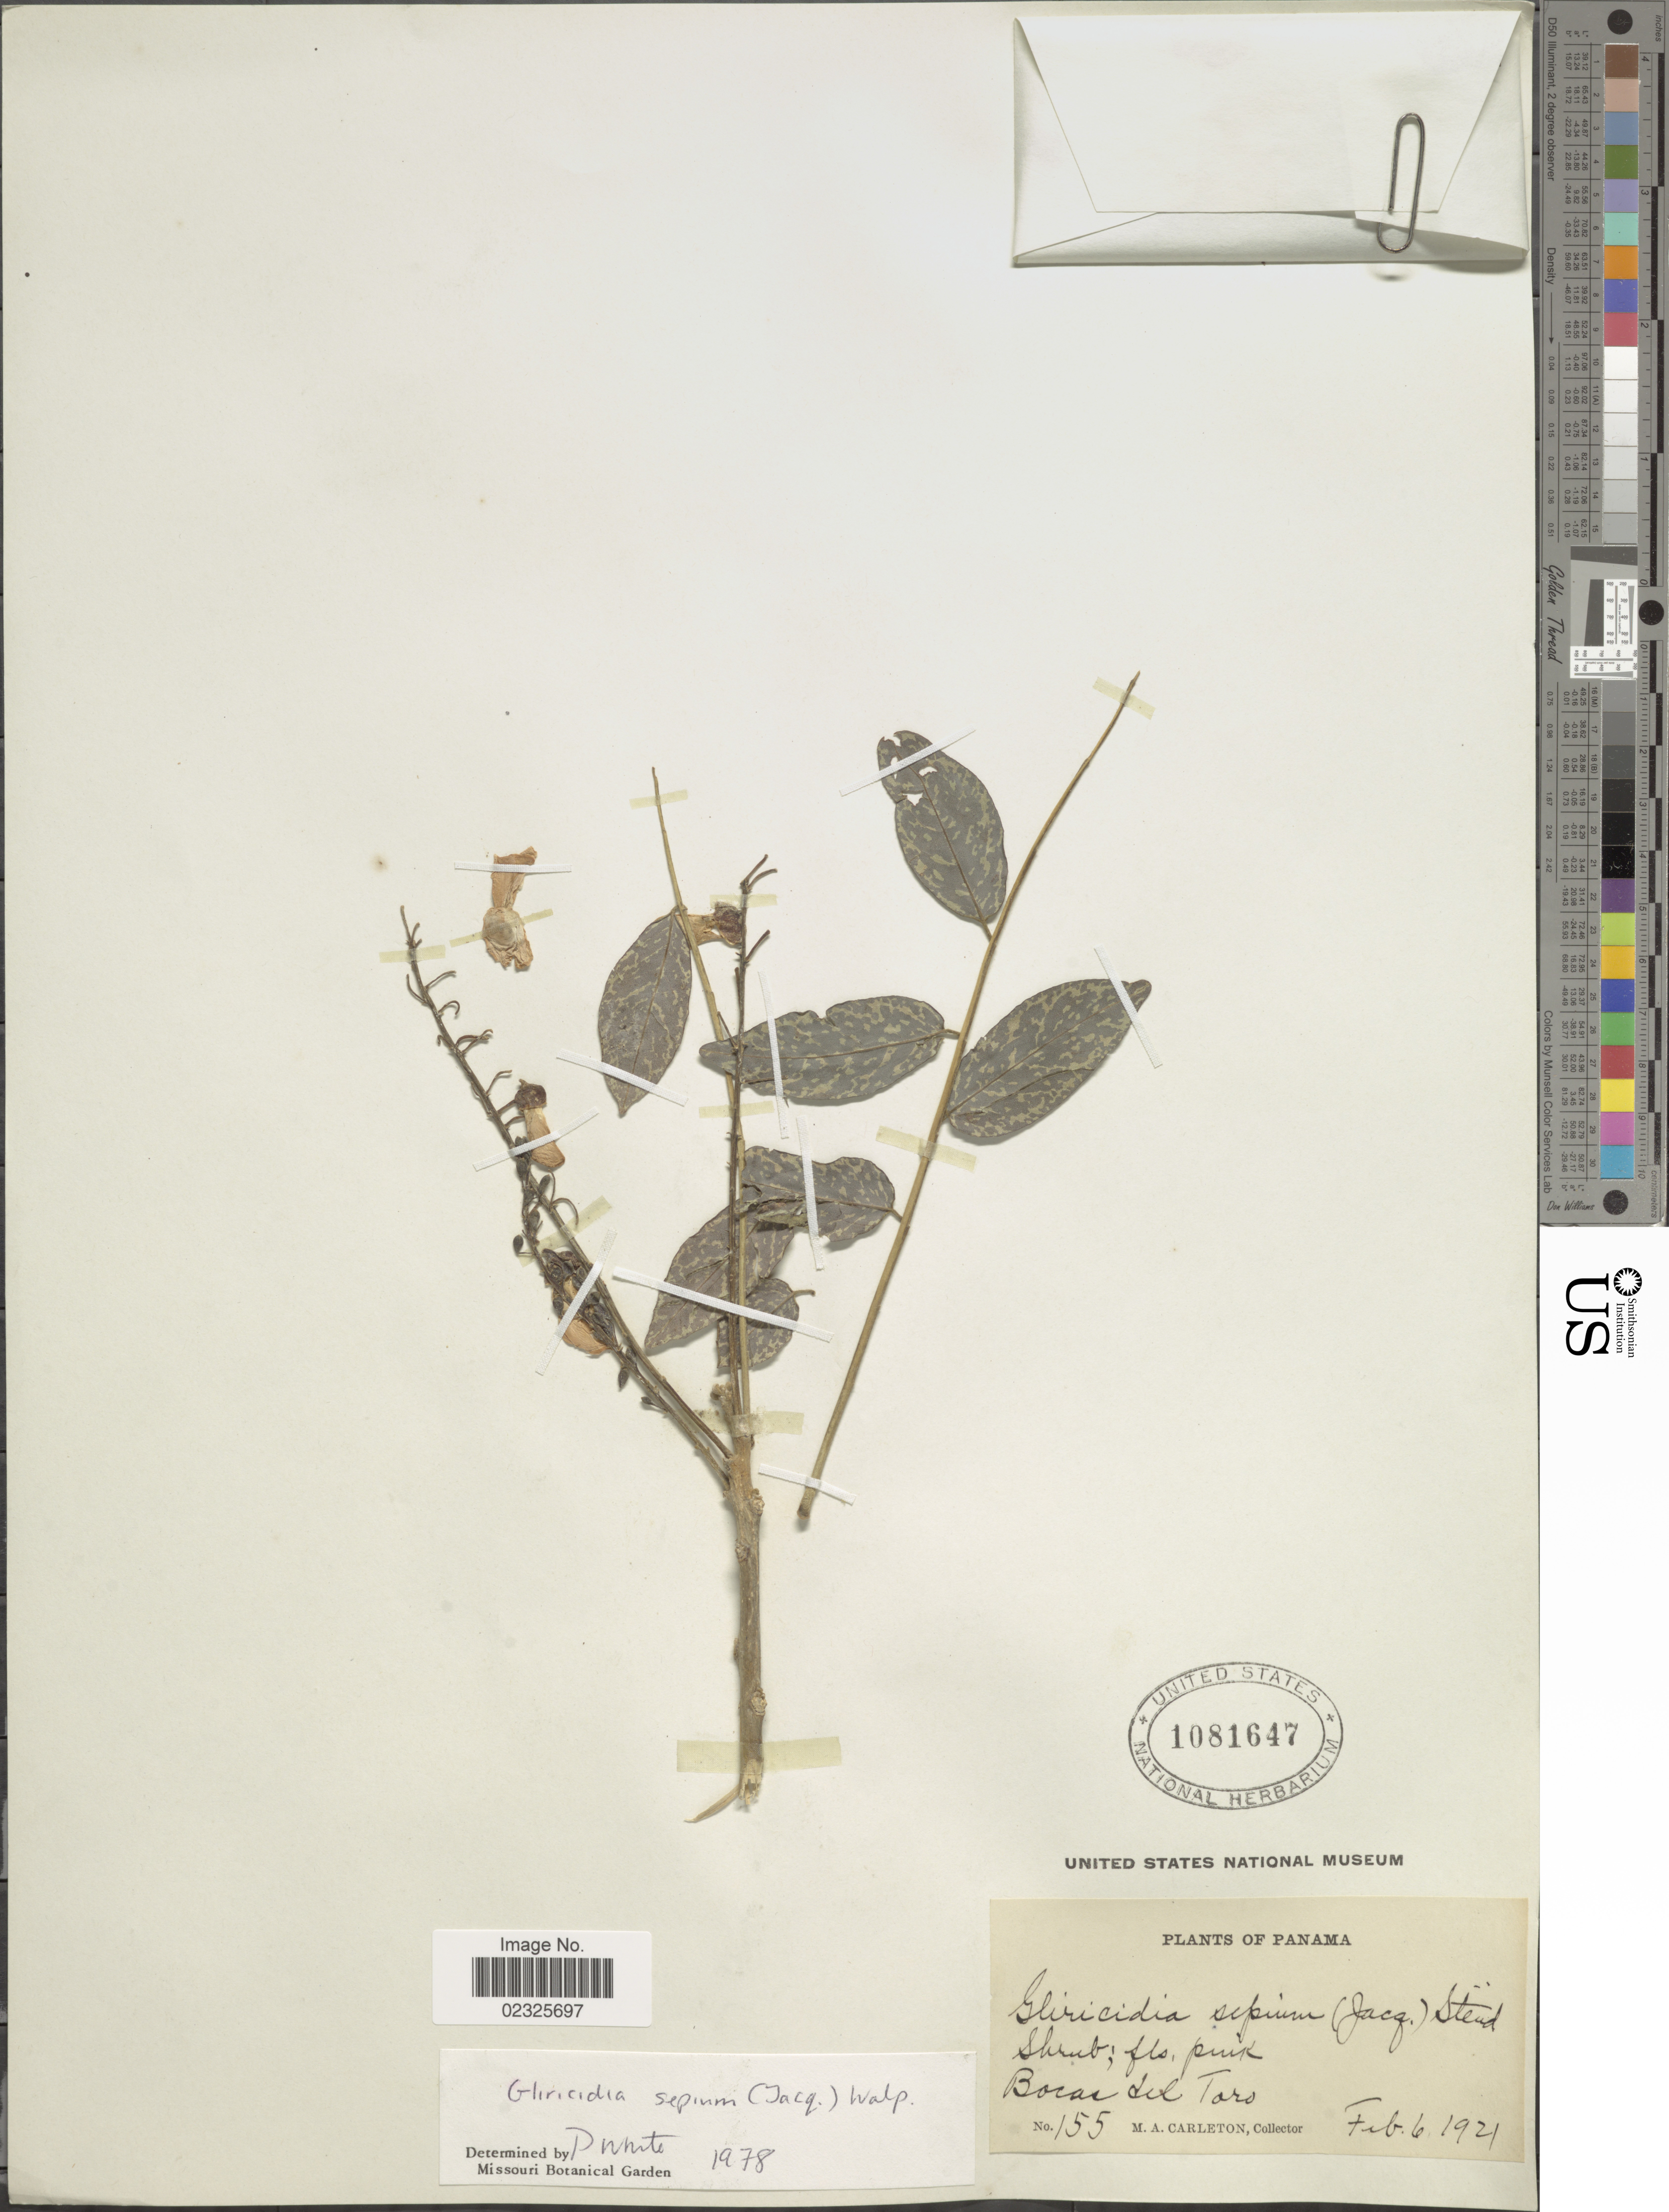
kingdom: Plantae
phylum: Tracheophyta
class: Magnoliopsida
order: Fabales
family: Fabaceae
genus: Gliricidia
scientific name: Gliricidia sepium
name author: (Jacq.) Kunth ex Walp.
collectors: M. A. Carleton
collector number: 155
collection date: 1921-02-06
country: Panama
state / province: Bocas del Toro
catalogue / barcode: US 1081647